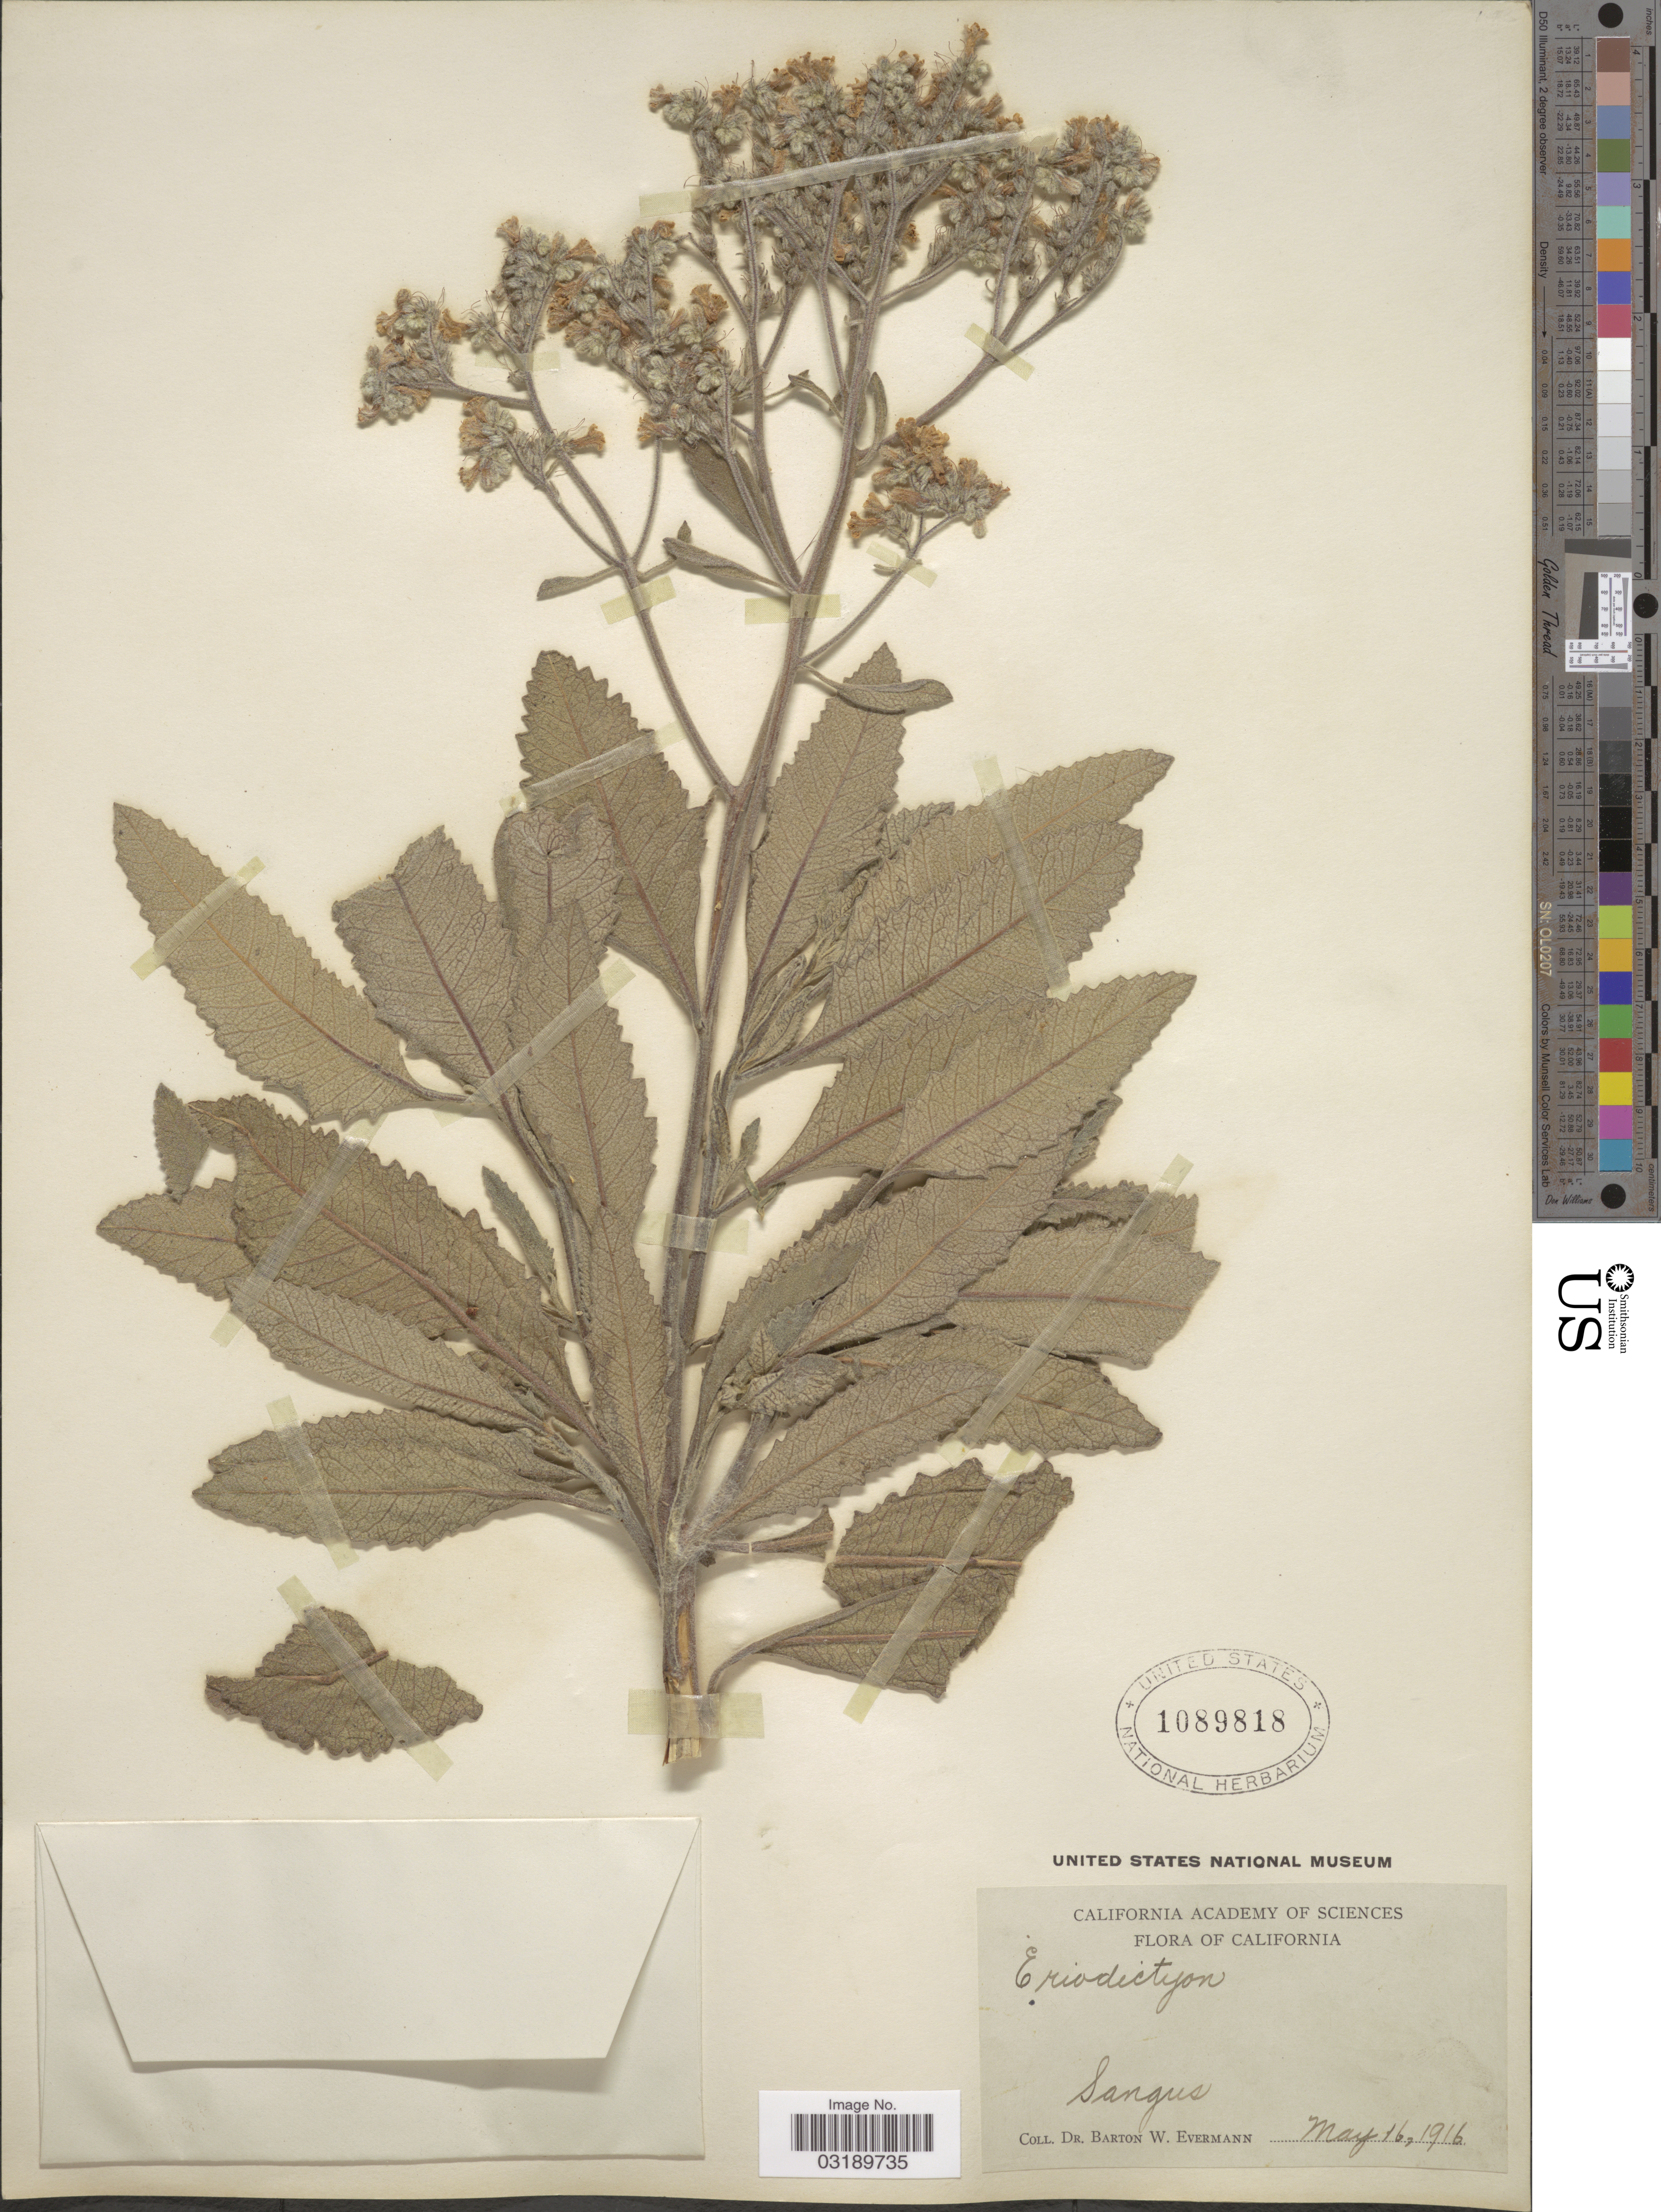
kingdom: Plantae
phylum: Tracheophyta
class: Magnoliopsida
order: Boraginales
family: Namaceae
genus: Eriodictyon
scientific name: Eriodictyon crassifolium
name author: Benth.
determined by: Rogers, Z. S.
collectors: B. W. Evermann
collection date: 1916-05-16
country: United States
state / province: California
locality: Sangus.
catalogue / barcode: US 1089818